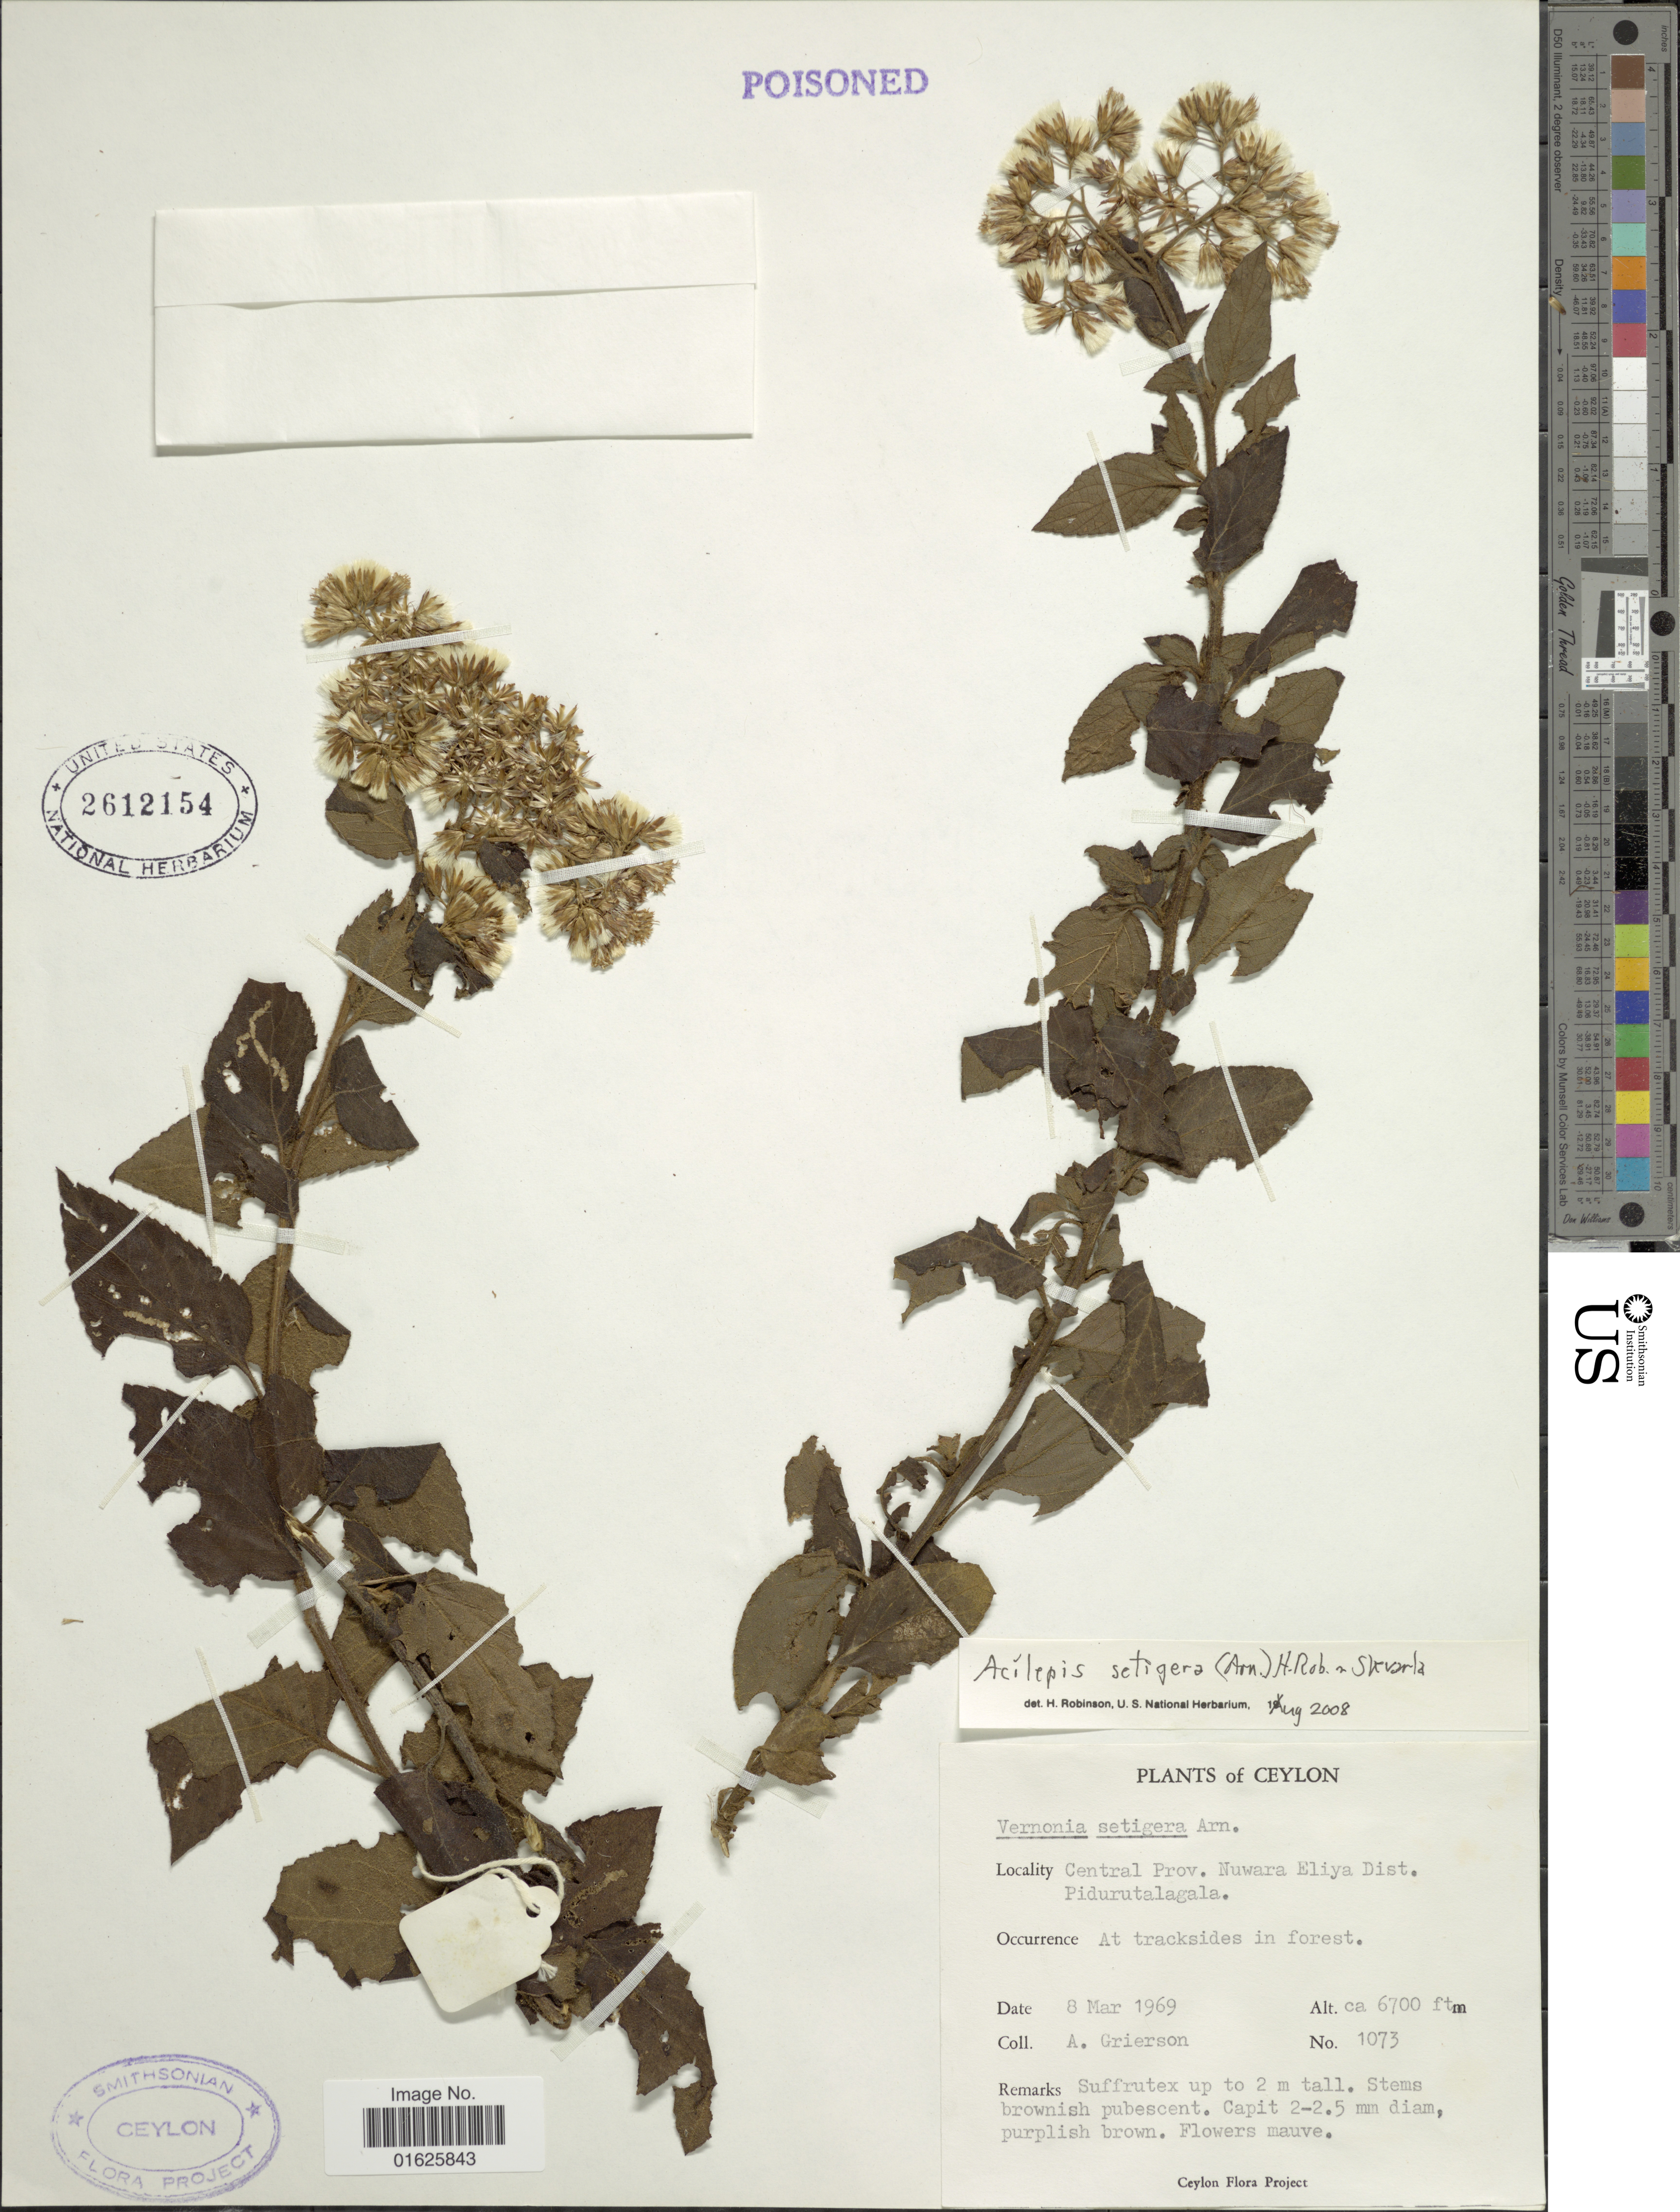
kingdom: Plantae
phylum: Tracheophyta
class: Magnoliopsida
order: Asterales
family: Asteraceae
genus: Acilepis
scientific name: Acilepis setigera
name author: (Arn.) H. Rob. & Skvarla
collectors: A. Grierson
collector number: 1073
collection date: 1969-03-08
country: Sri Lanka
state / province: Central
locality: Ceylon, Nuwara Eliya Dist. Pidurutalagala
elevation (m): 2042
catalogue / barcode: US 2612154